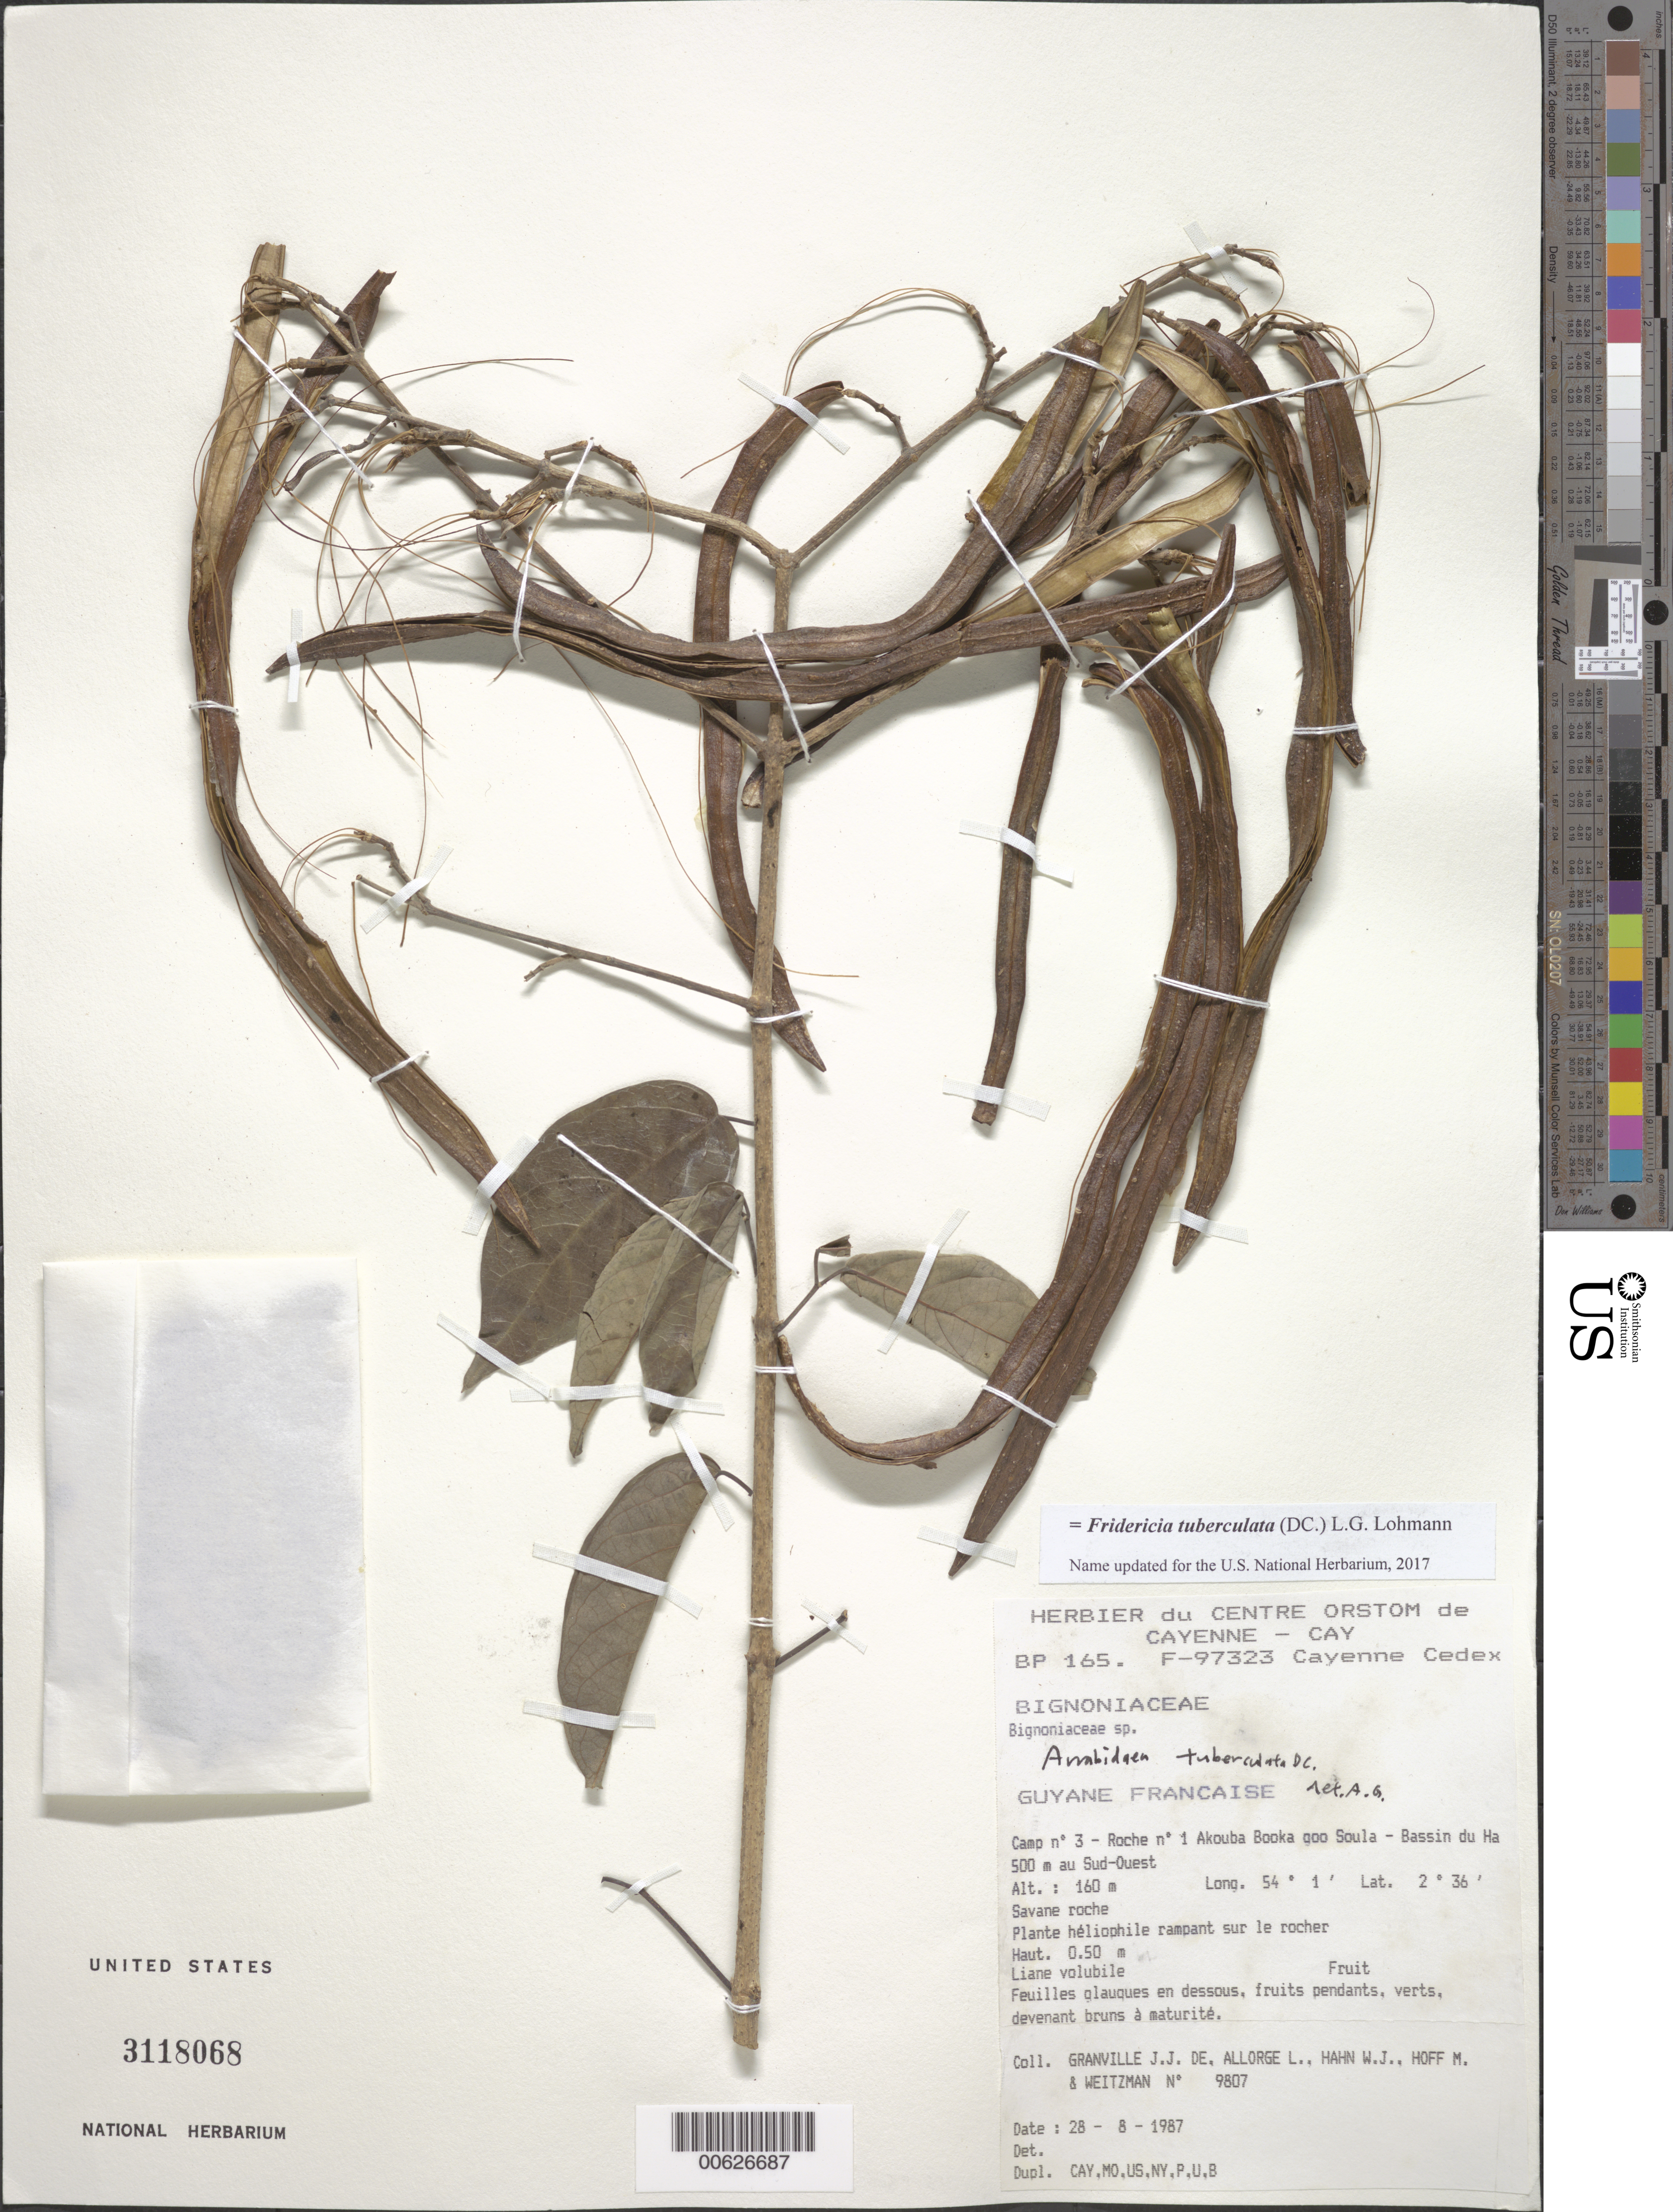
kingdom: Plantae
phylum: Tracheophyta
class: Magnoliopsida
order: Lamiales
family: Bignoniaceae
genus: Fridericia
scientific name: Fridericia tuberculata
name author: (DC.) L.G. Lohmann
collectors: J.-J. de Granville, L. Allorge, W. J. Hahn, M. Hoff & A. L. Weitzman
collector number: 9807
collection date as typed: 28-Aug-87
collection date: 1987-08-28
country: French Guiana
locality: Akouba Booka goo Soula, Camp #3, Roche no. 1, Bassin du Haut-Marouini, 500 m au Sud-Ouest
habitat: Savane roche. Heliphyte rampant on the rocks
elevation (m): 160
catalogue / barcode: US 3118068